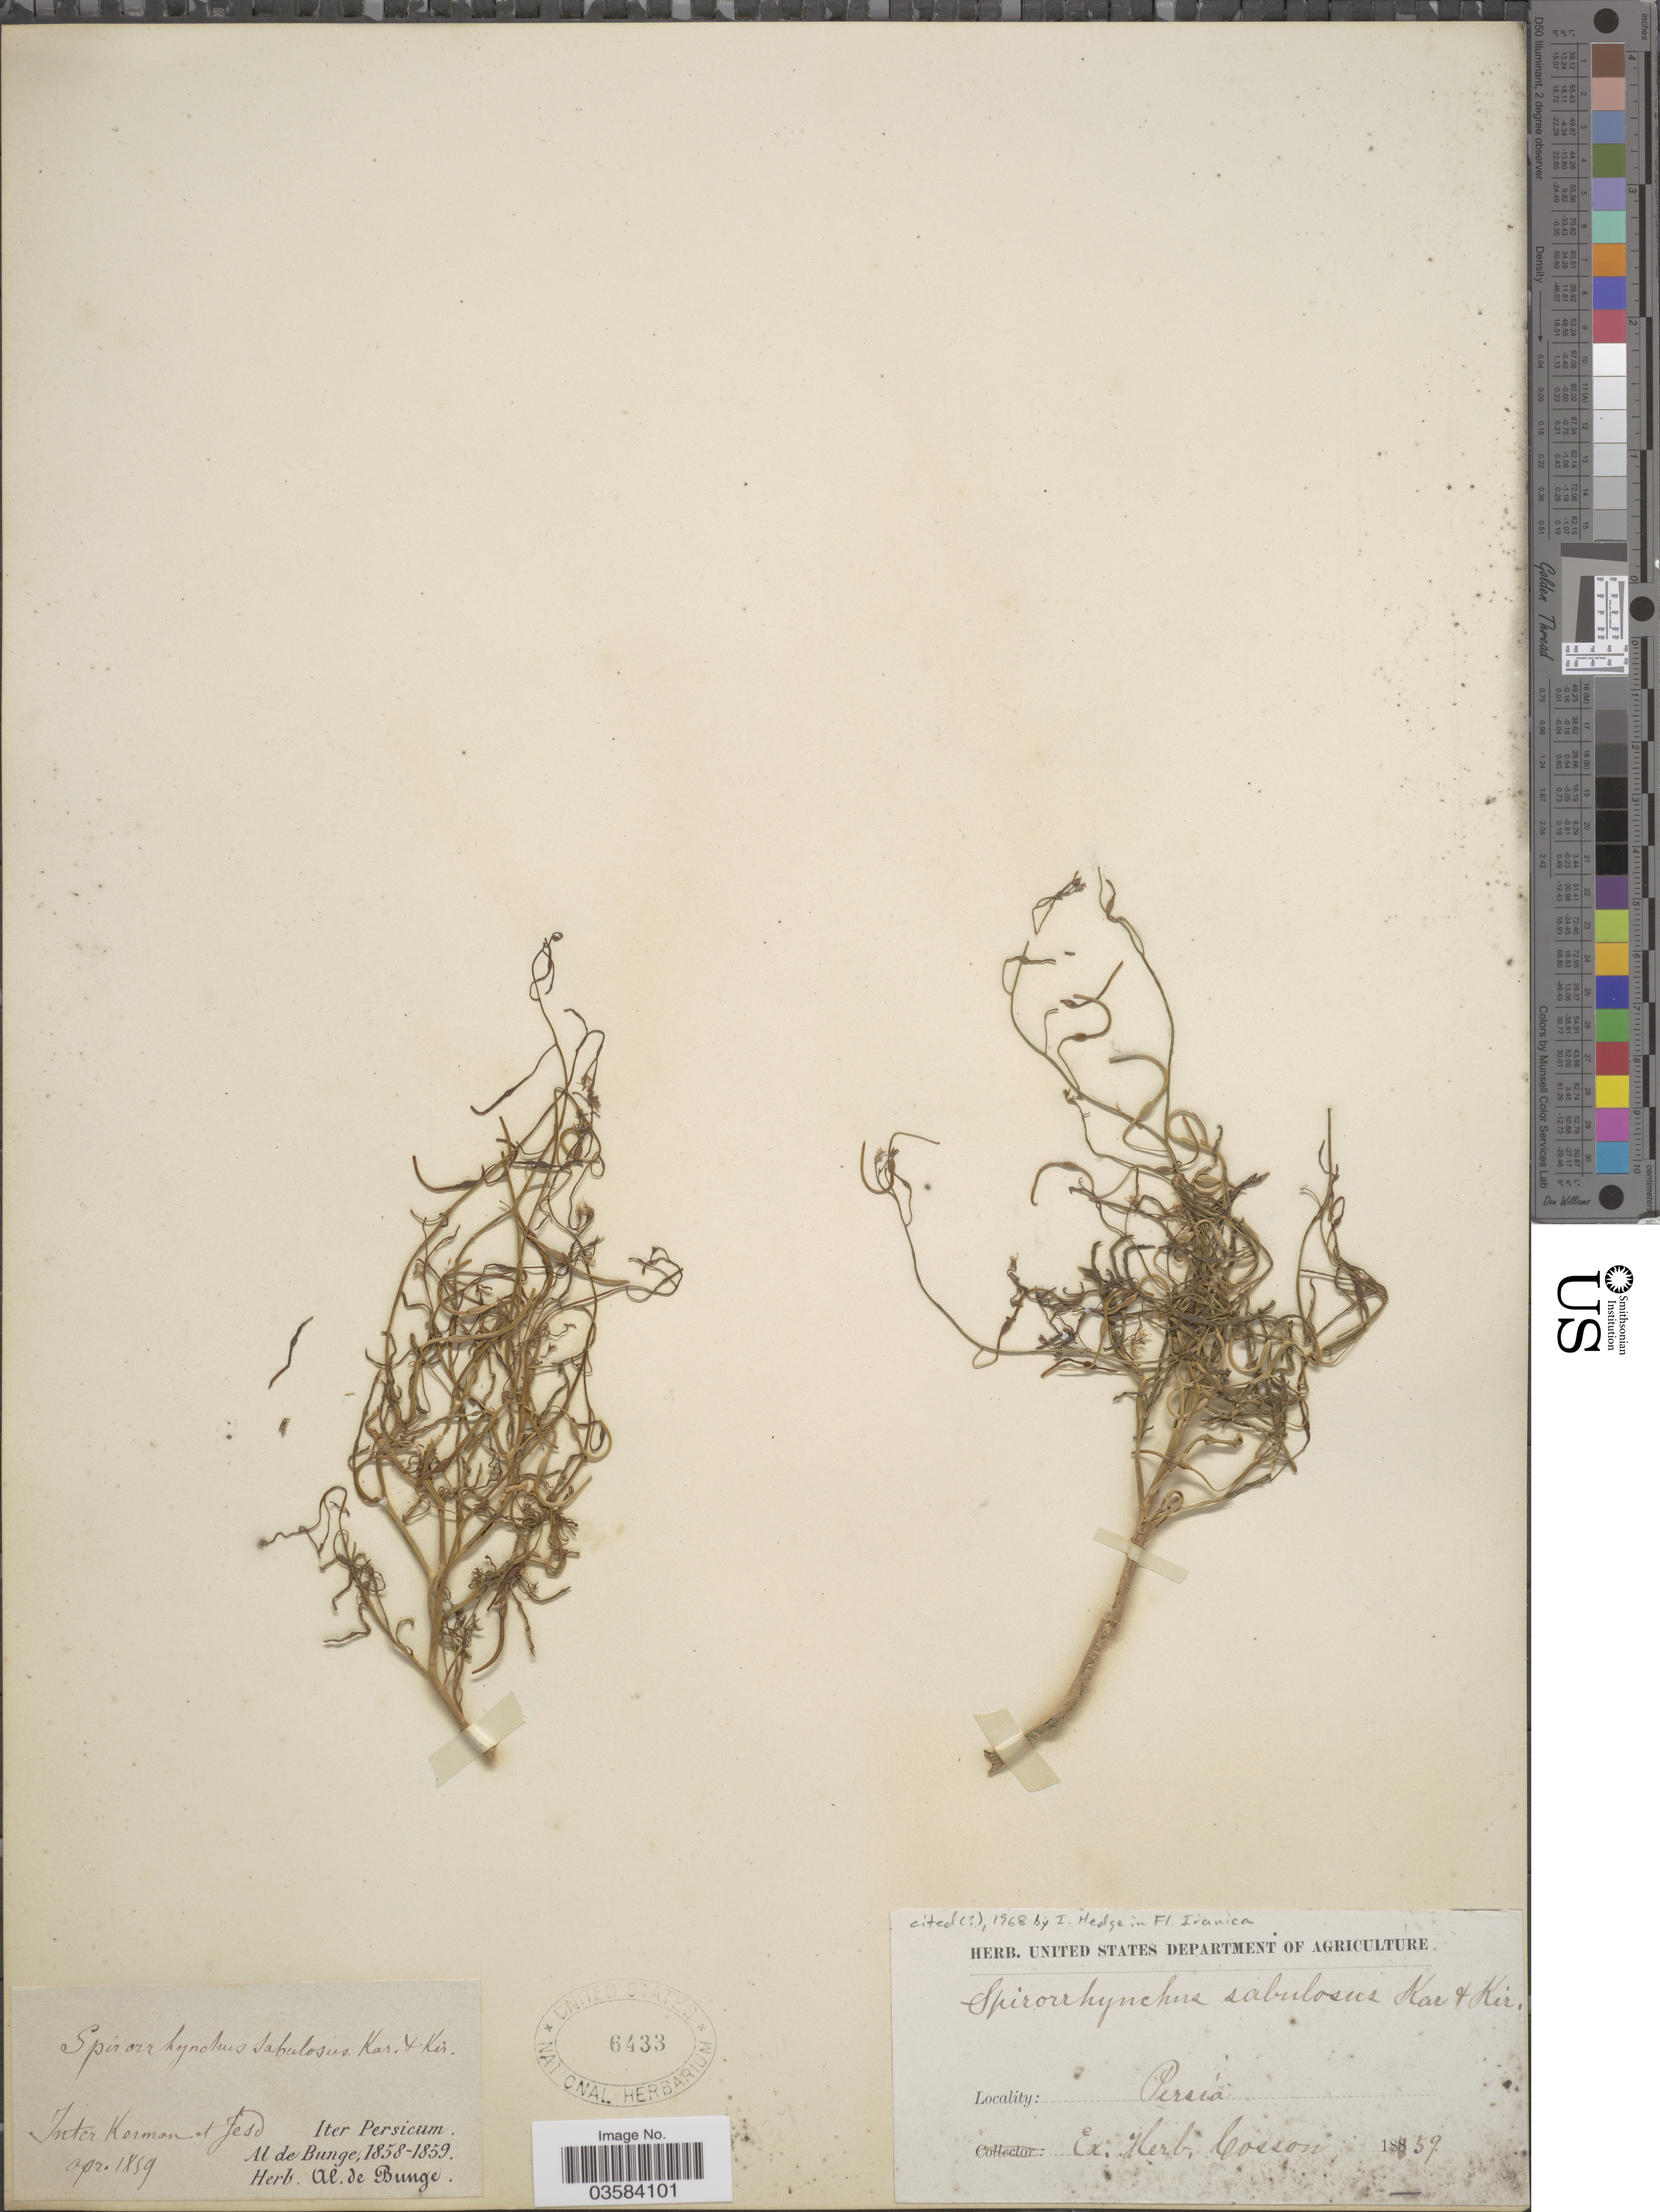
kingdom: Plantae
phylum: Tracheophyta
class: Magnoliopsida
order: Brassicales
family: Brassicaceae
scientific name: Spirorrhynchus sabulosus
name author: Karelin & Kirilov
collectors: A. de Bunge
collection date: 1859-04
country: Iran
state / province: Kerman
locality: Inter Kerman et fesd [interpreted]. Iter Persicum. Persia.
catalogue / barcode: US 6433